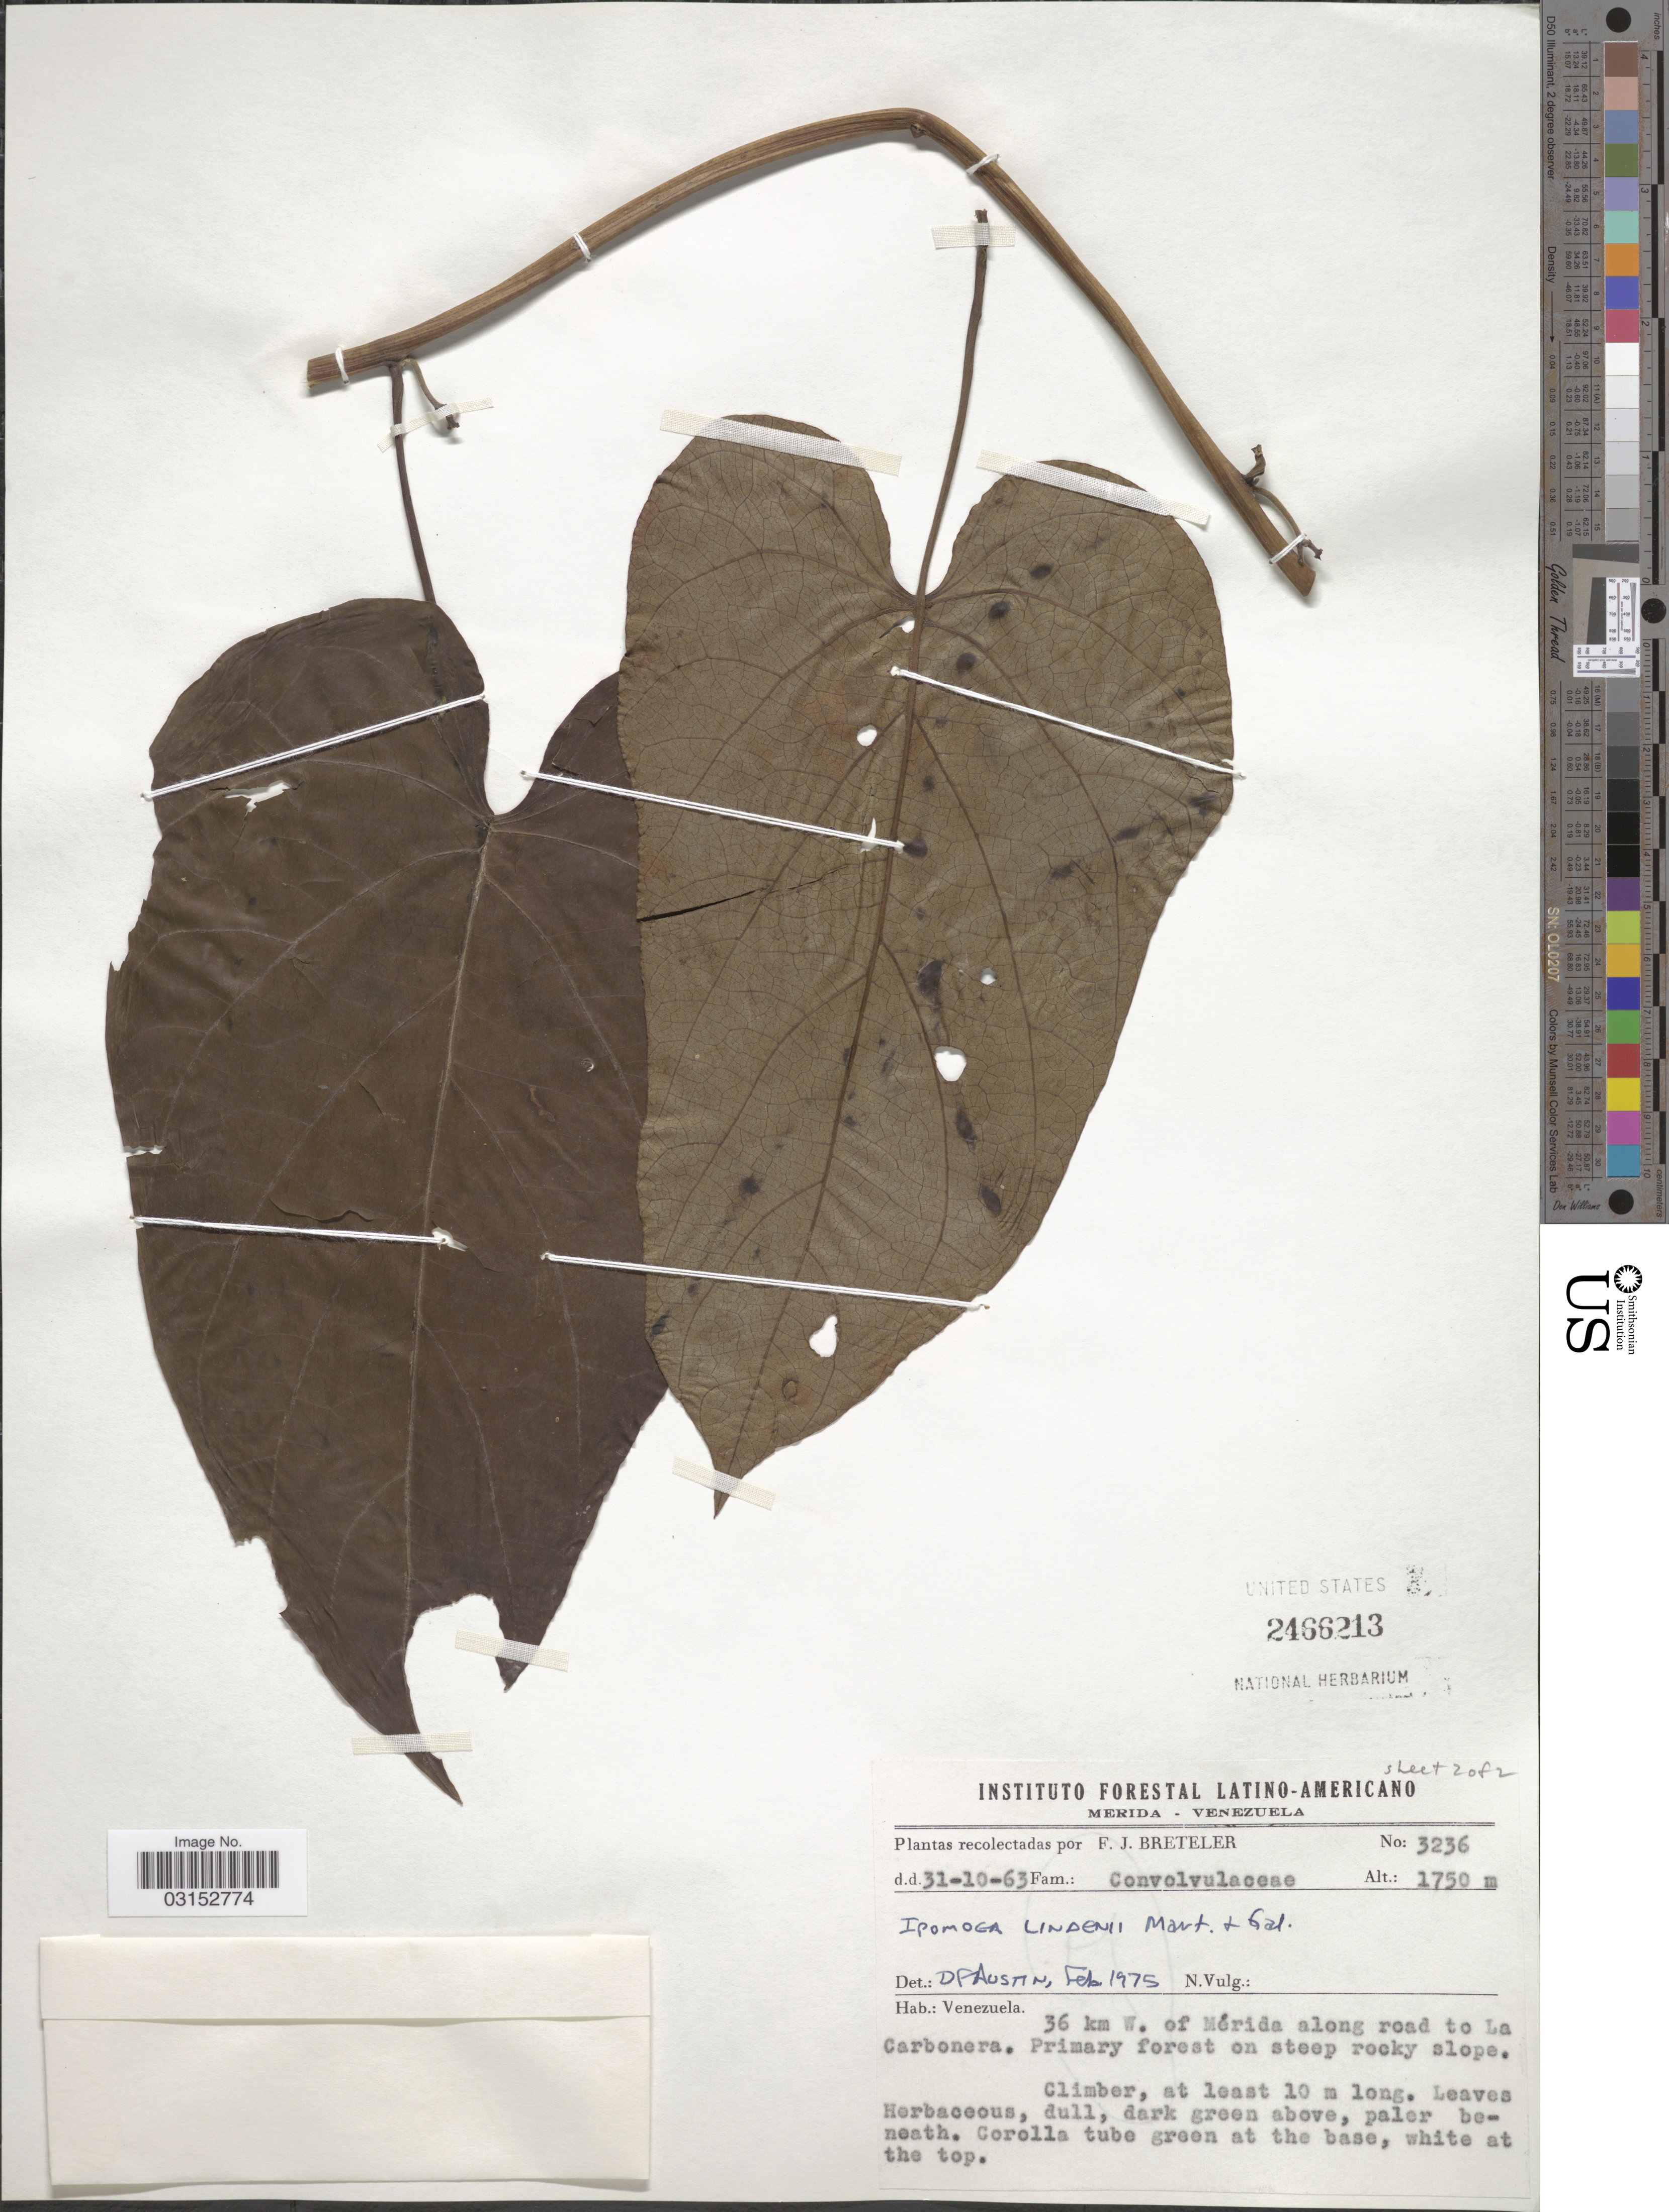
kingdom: Plantae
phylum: Tracheophyta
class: Magnoliopsida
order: Solanales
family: Convolvulaceae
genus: Ipomoea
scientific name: Ipomoea lindenii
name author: Galeotti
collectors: F. J. Breteler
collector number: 3236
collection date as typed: Transcribed d/m/y: 31/10/63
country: Venezuela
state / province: Mérida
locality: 36 km W. of Mérida along road to La Carbonera. Primary forest on steep rocky slope.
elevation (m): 1750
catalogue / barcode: US 2466213